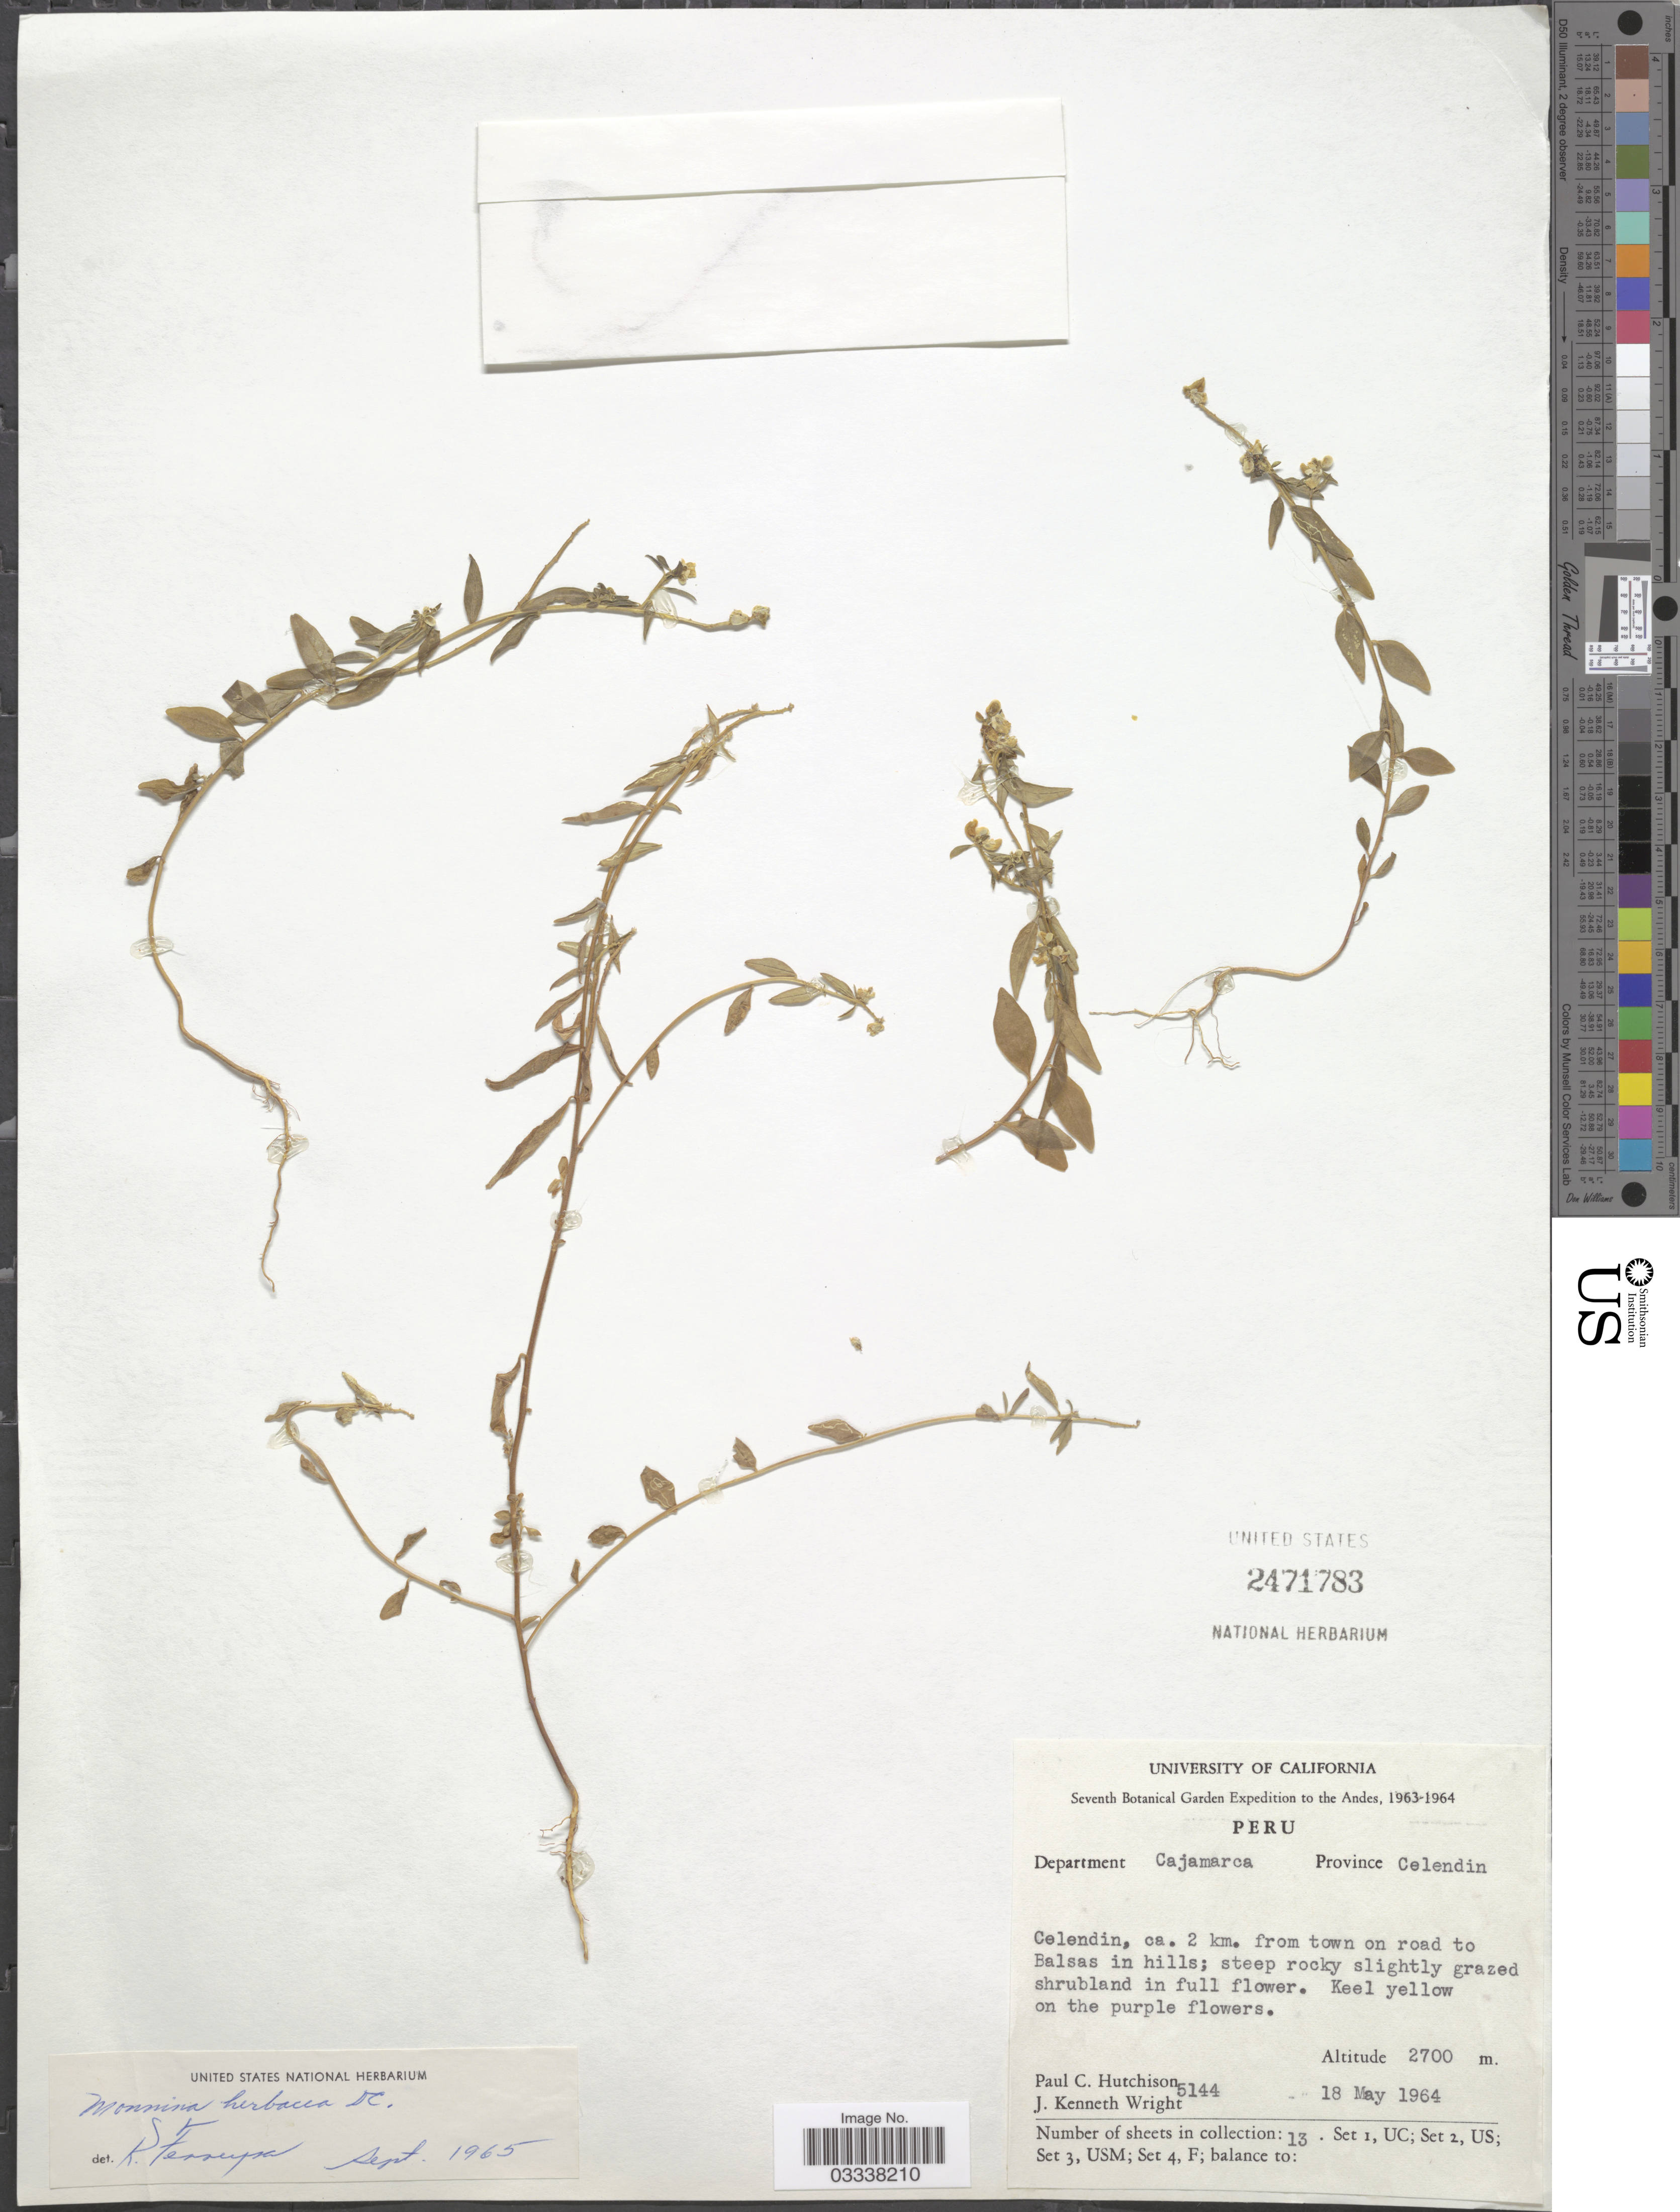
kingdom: Plantae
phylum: Tracheophyta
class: Magnoliopsida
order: Fabales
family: Polygalaceae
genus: Monnina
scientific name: Monnina herbacea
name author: DC.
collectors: P. C. Hutchison & J. K. Wright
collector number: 5144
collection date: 1964-05-18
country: Peru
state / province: Cajamarca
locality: Andes. Department Cajamarca Province Celendin. Celendin, ca. 2 km. from town on road to Balsas in hills.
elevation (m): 2700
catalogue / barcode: US 2471783